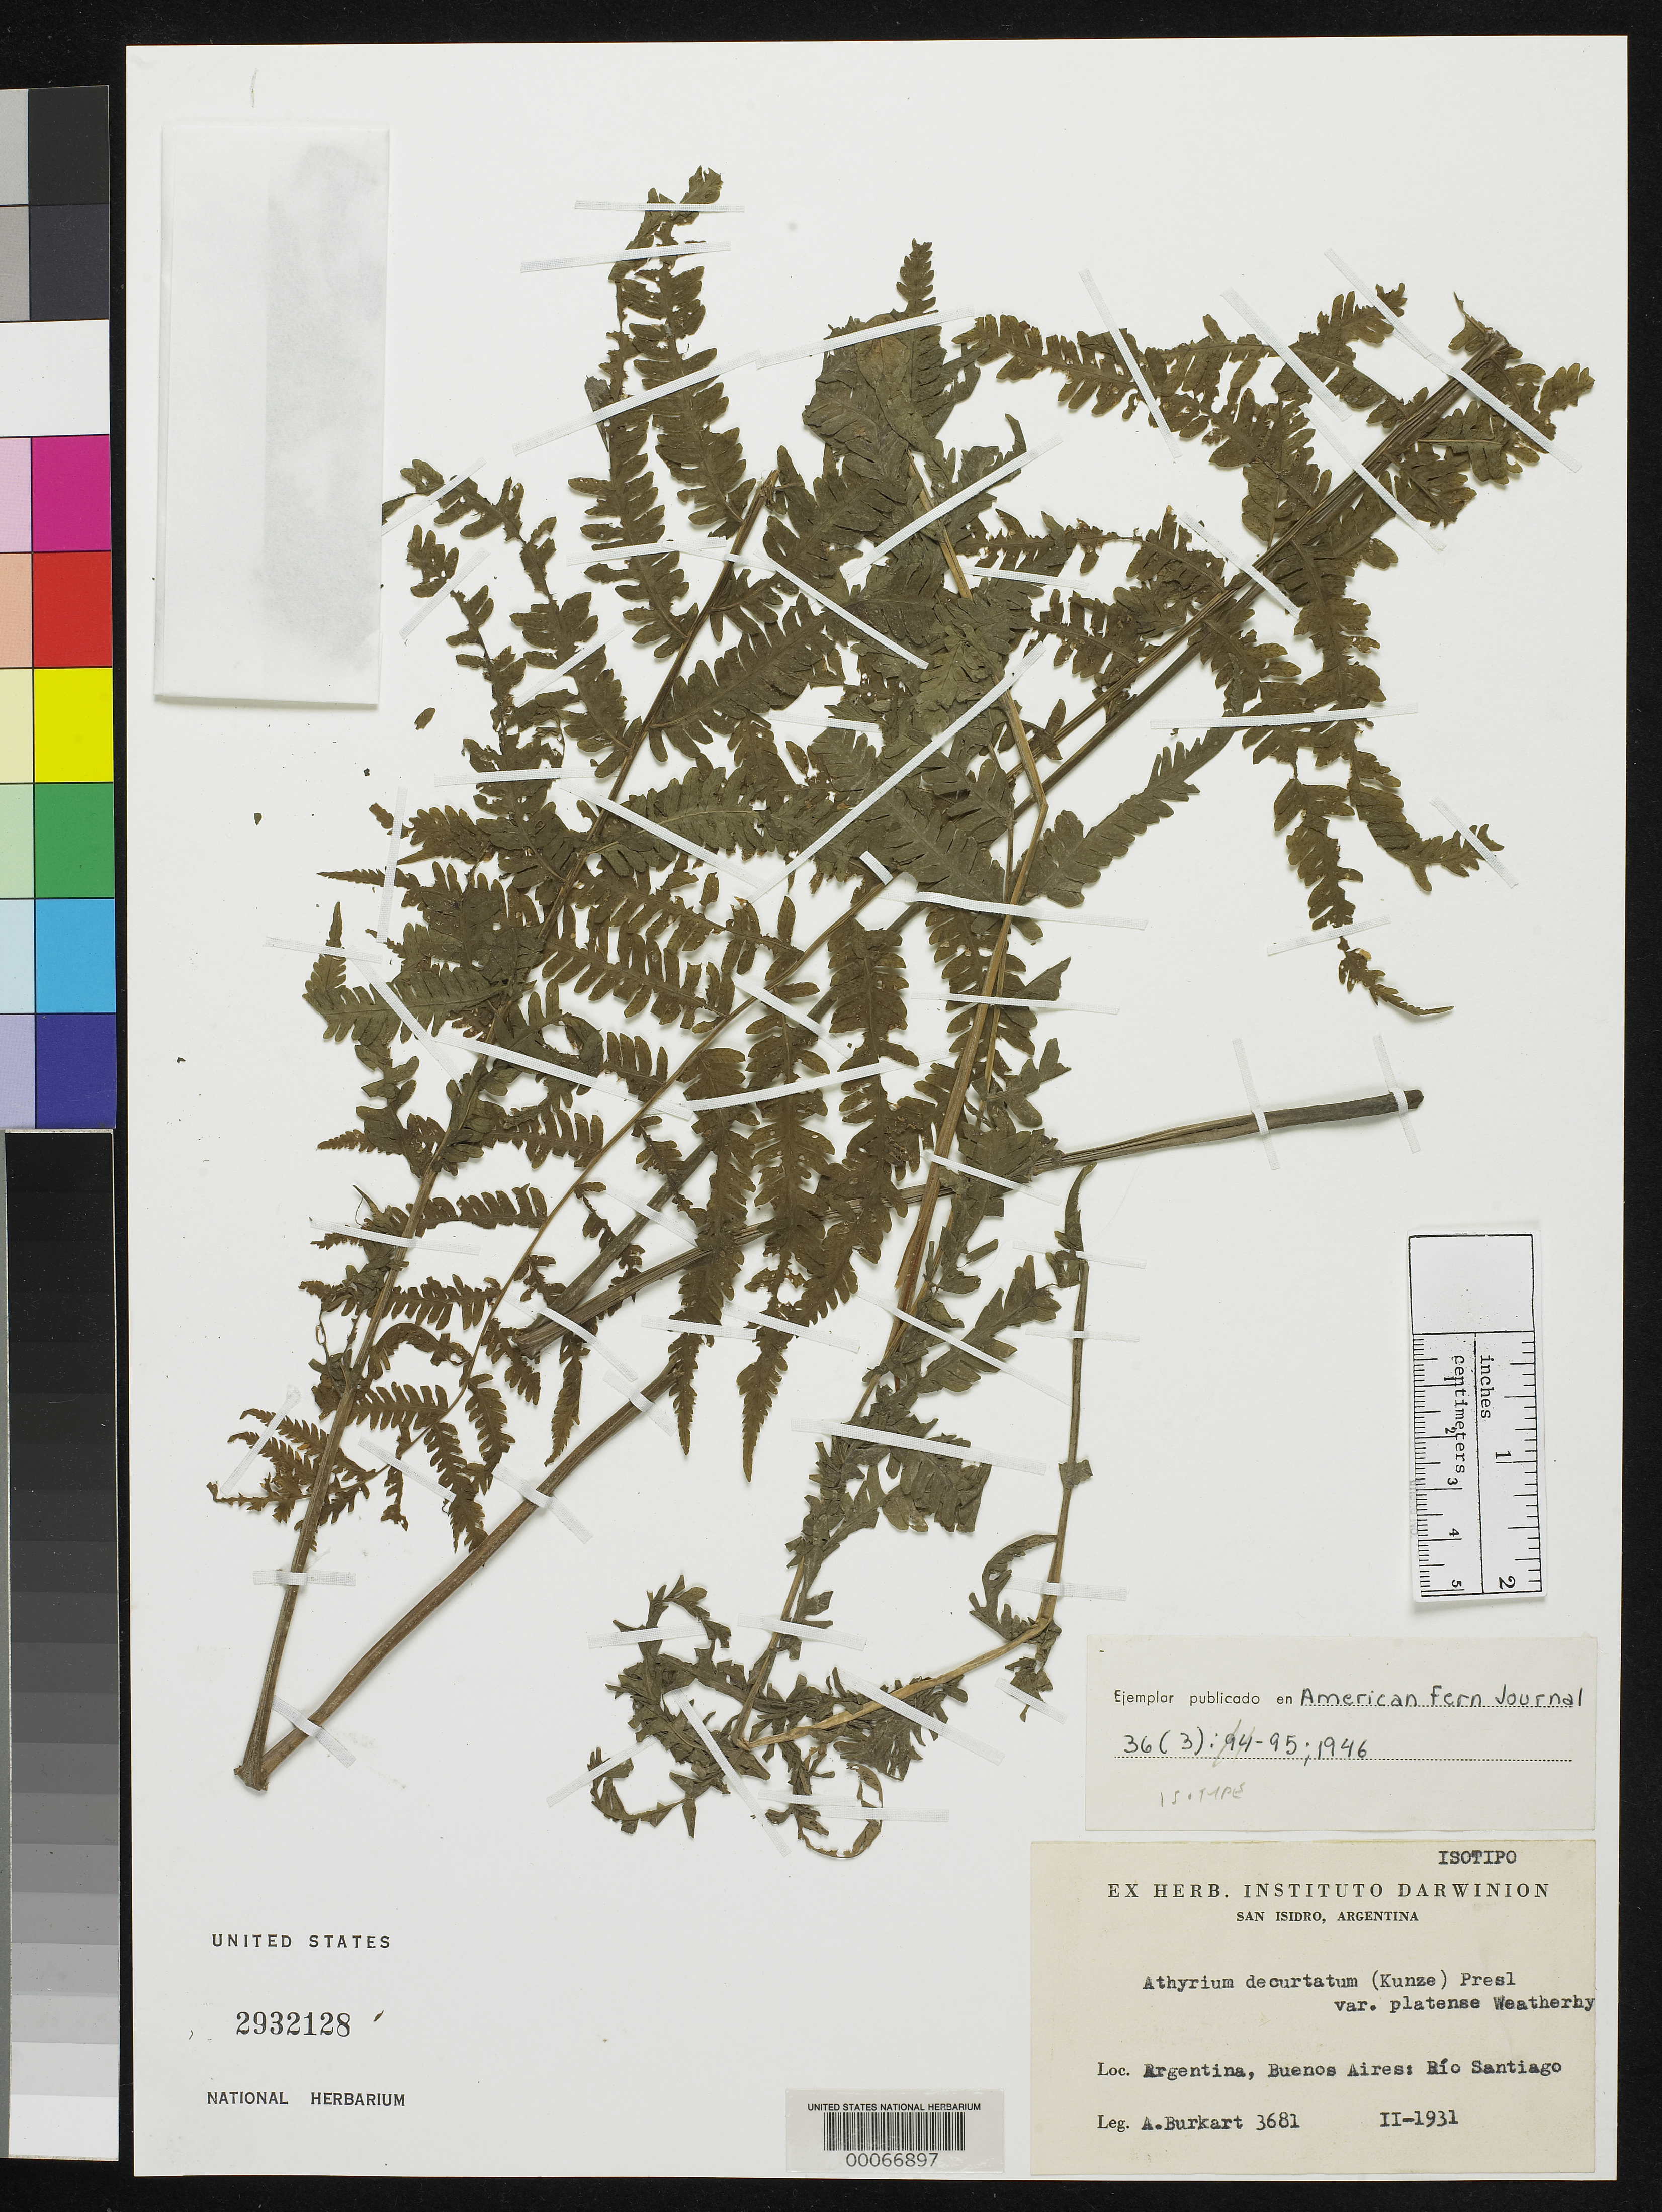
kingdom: Plantae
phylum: Tracheophyta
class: Polypodiopsida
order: Polypodiales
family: Athyriaceae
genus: Athyrium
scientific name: Athyrium decurtatum var. platense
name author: Weath.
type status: Isotype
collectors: A. E. Burkart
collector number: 3681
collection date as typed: Feb 1931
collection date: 1931-02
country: Argentina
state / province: Buenos Aires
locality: Rio Santiago.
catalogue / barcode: US 2932128